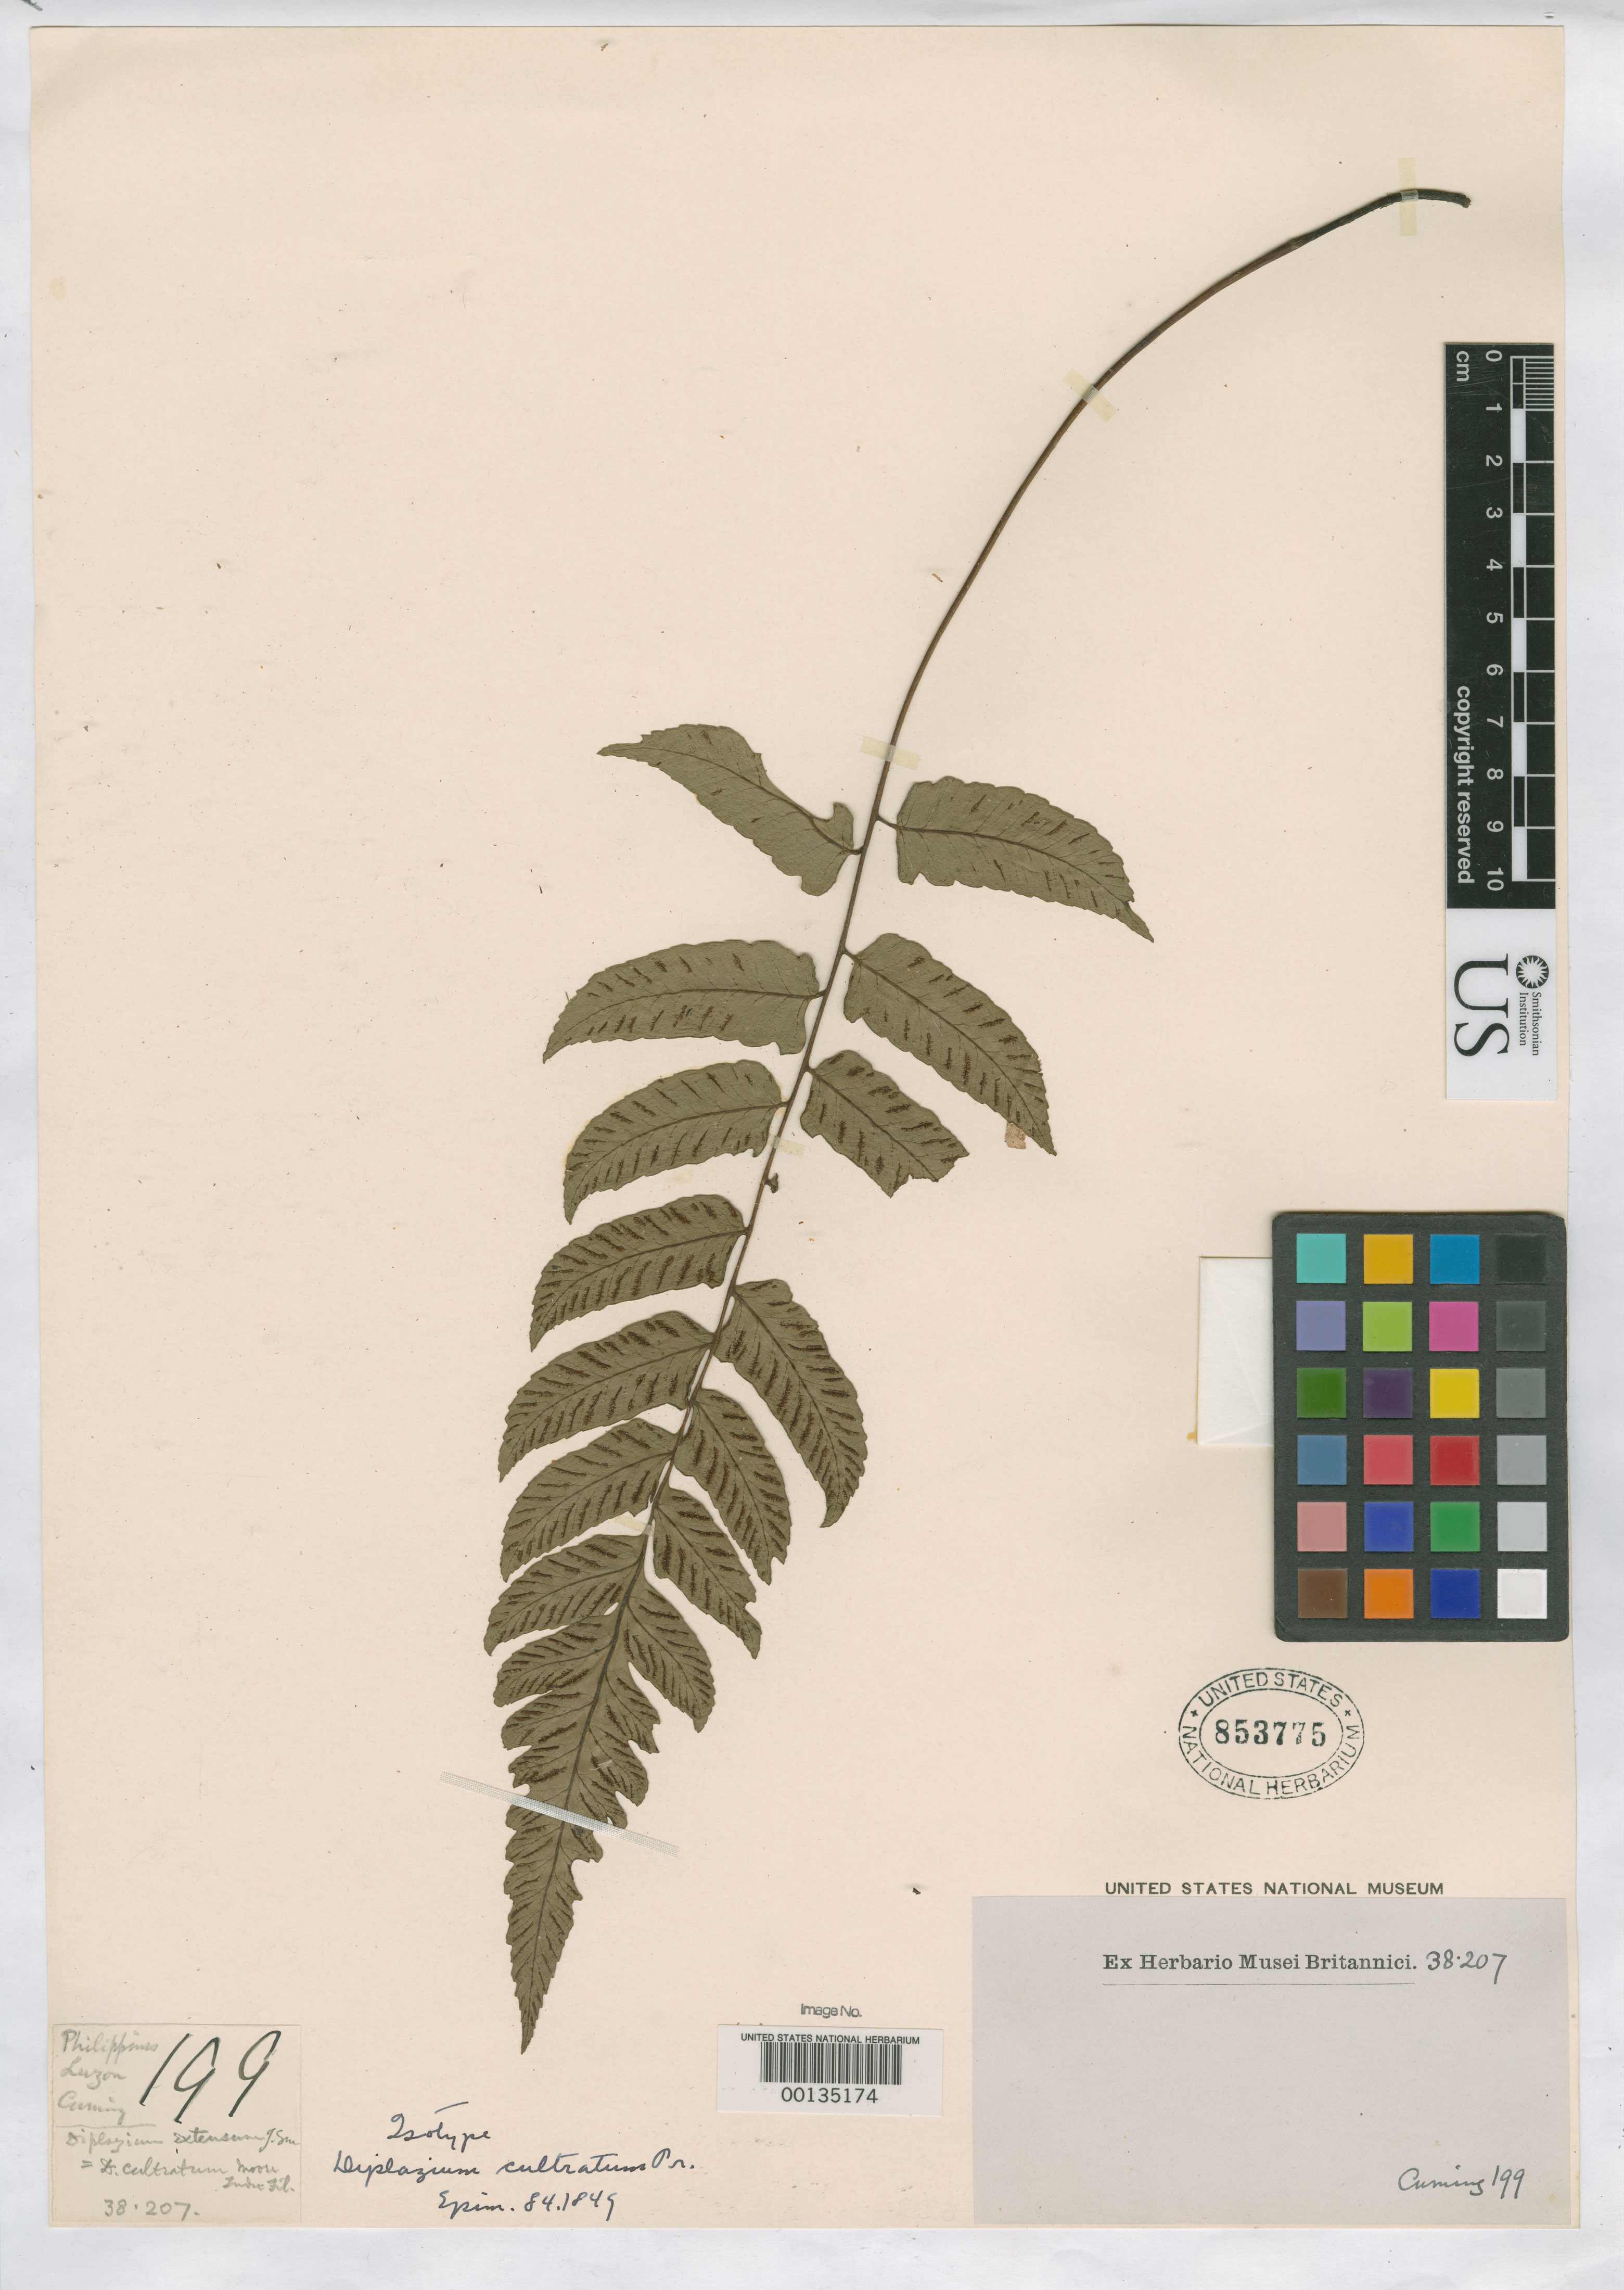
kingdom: Plantae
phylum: Tracheophyta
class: Polypodiopsida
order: Polypodiales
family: Athyriaceae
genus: Diplazium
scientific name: Diplazium cultratum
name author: C. Presl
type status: Type Collection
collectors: H. Cuming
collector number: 199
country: Philippines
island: Luzon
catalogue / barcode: US 853775